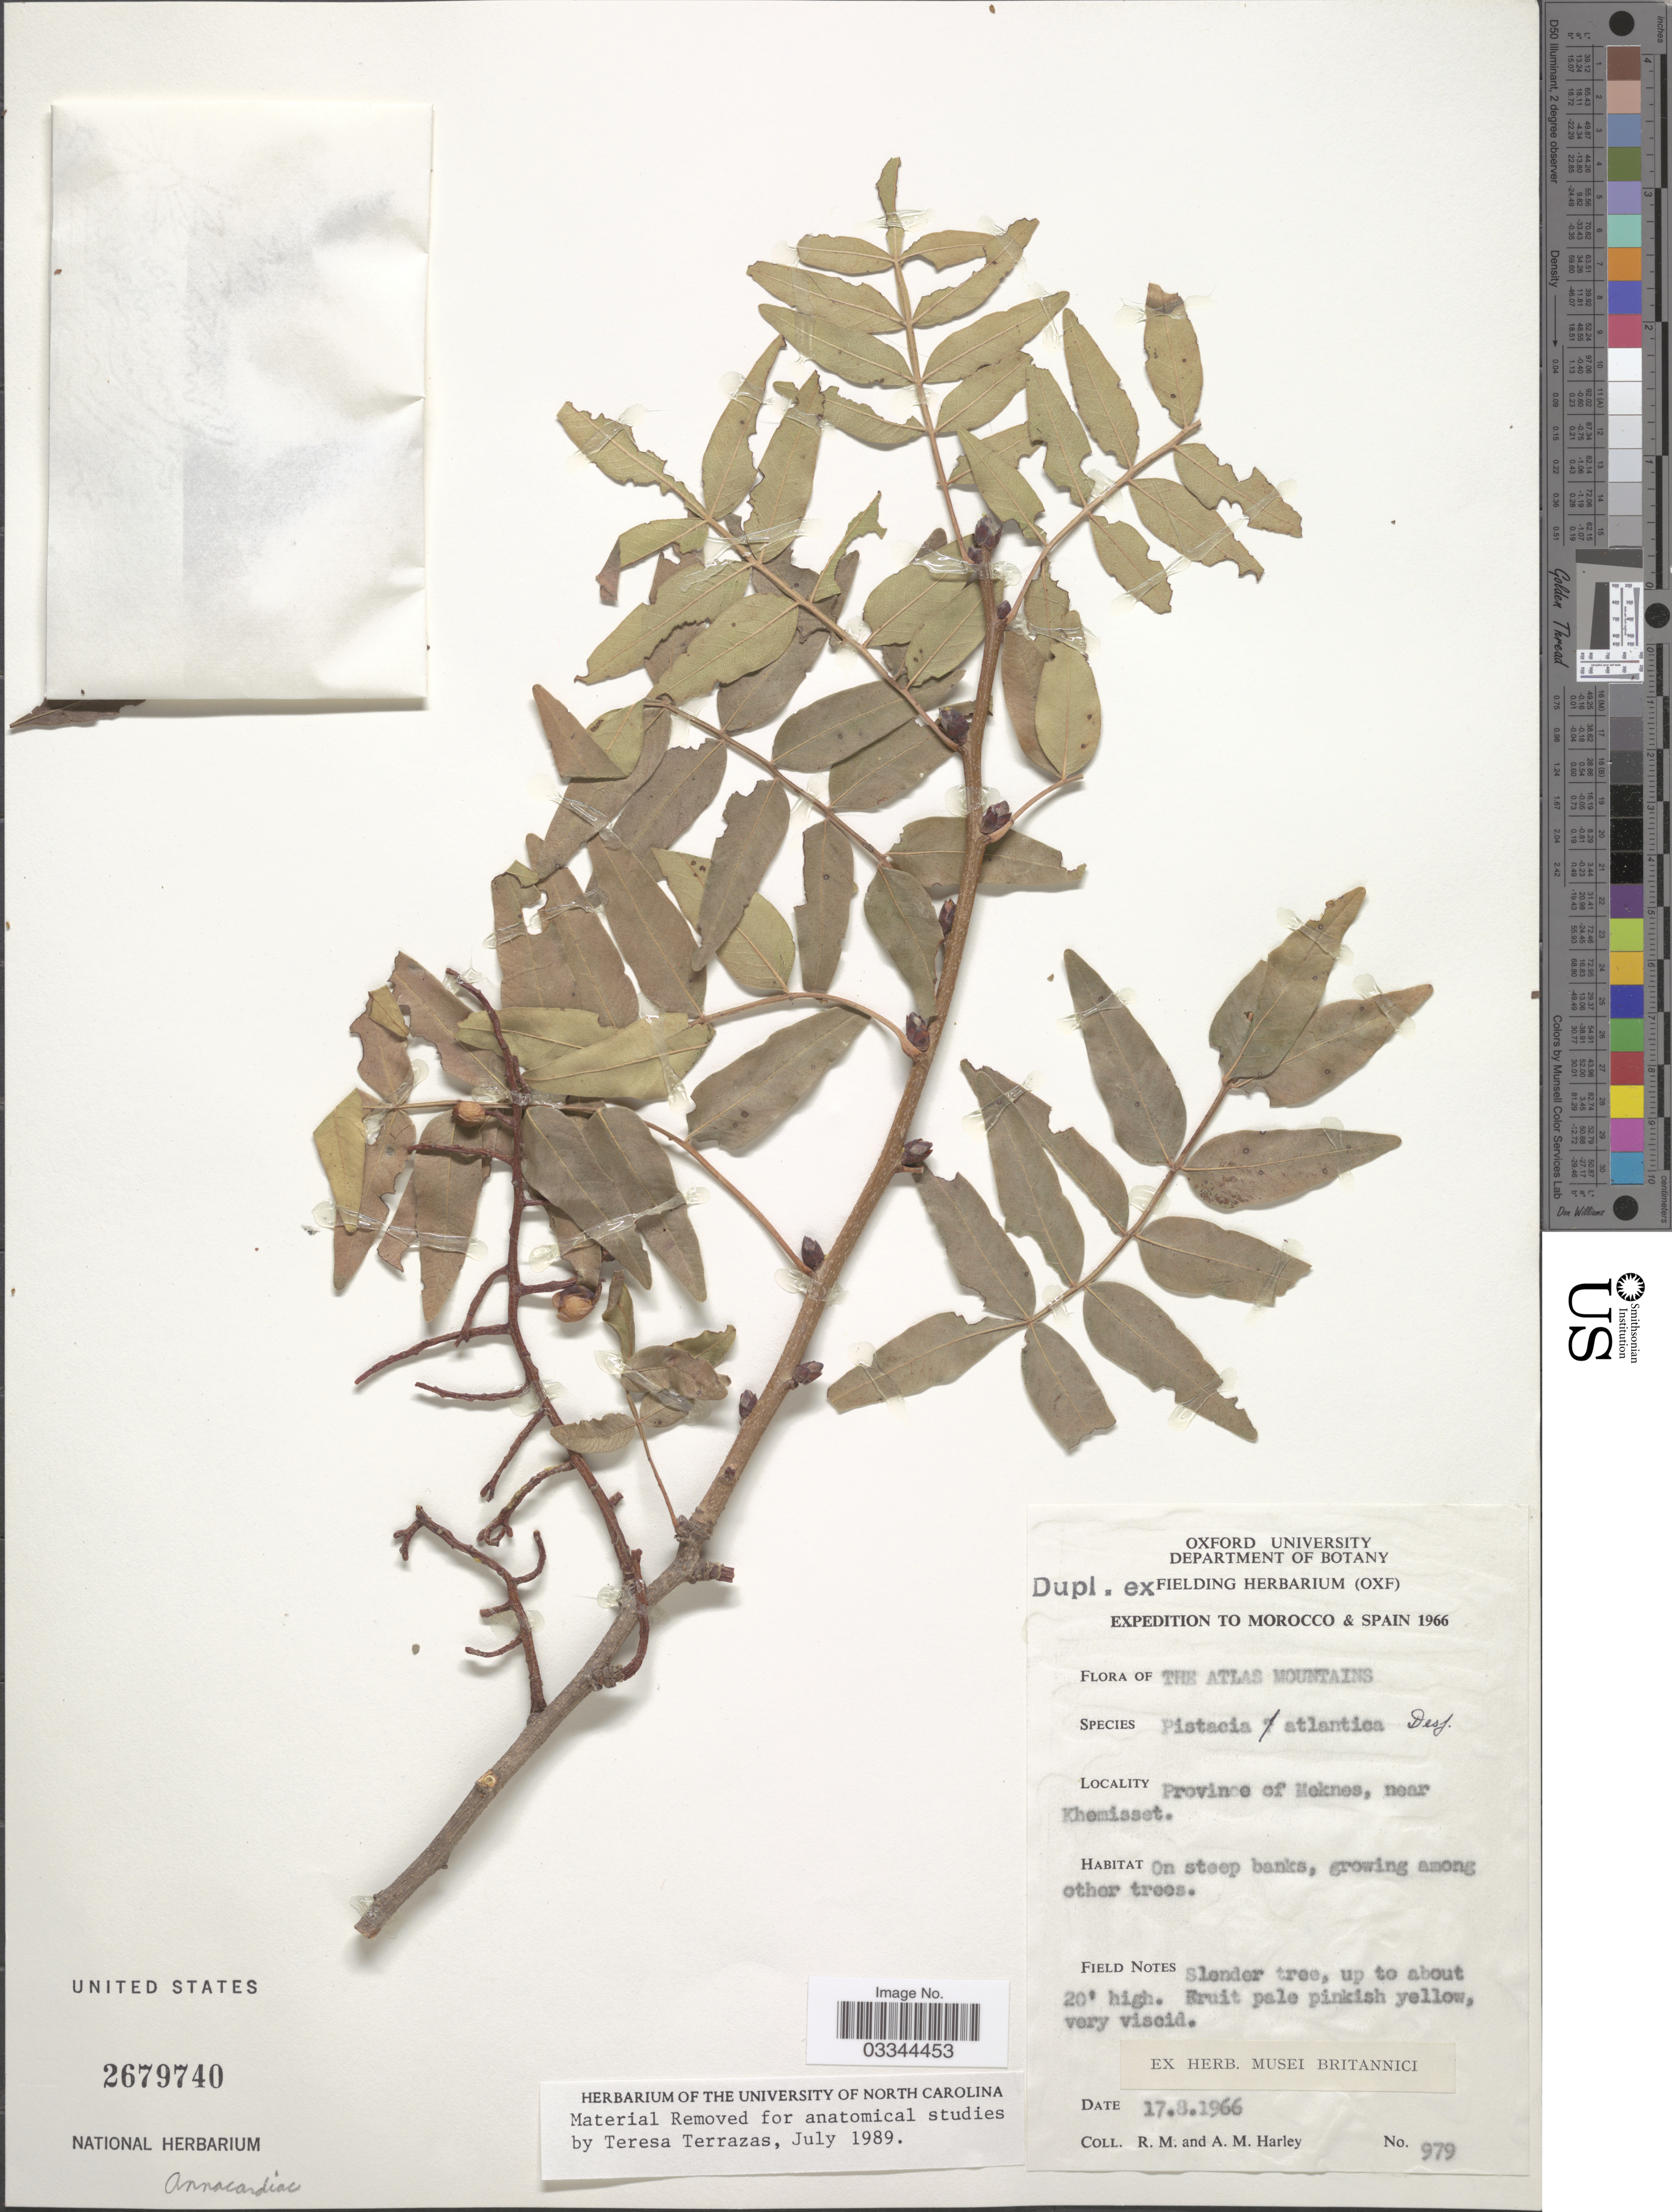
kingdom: Plantae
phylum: Tracheophyta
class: Magnoliopsida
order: Sapindales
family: Anacardiaceae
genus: Pistacia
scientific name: Pistacia atlantica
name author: Desf.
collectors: R. M. Harley & Harley, A.M.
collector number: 979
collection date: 1966-08-17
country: Morocco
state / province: Meknès-Tafilalet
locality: Province of Meknes, near Khemisset.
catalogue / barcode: US 2679740